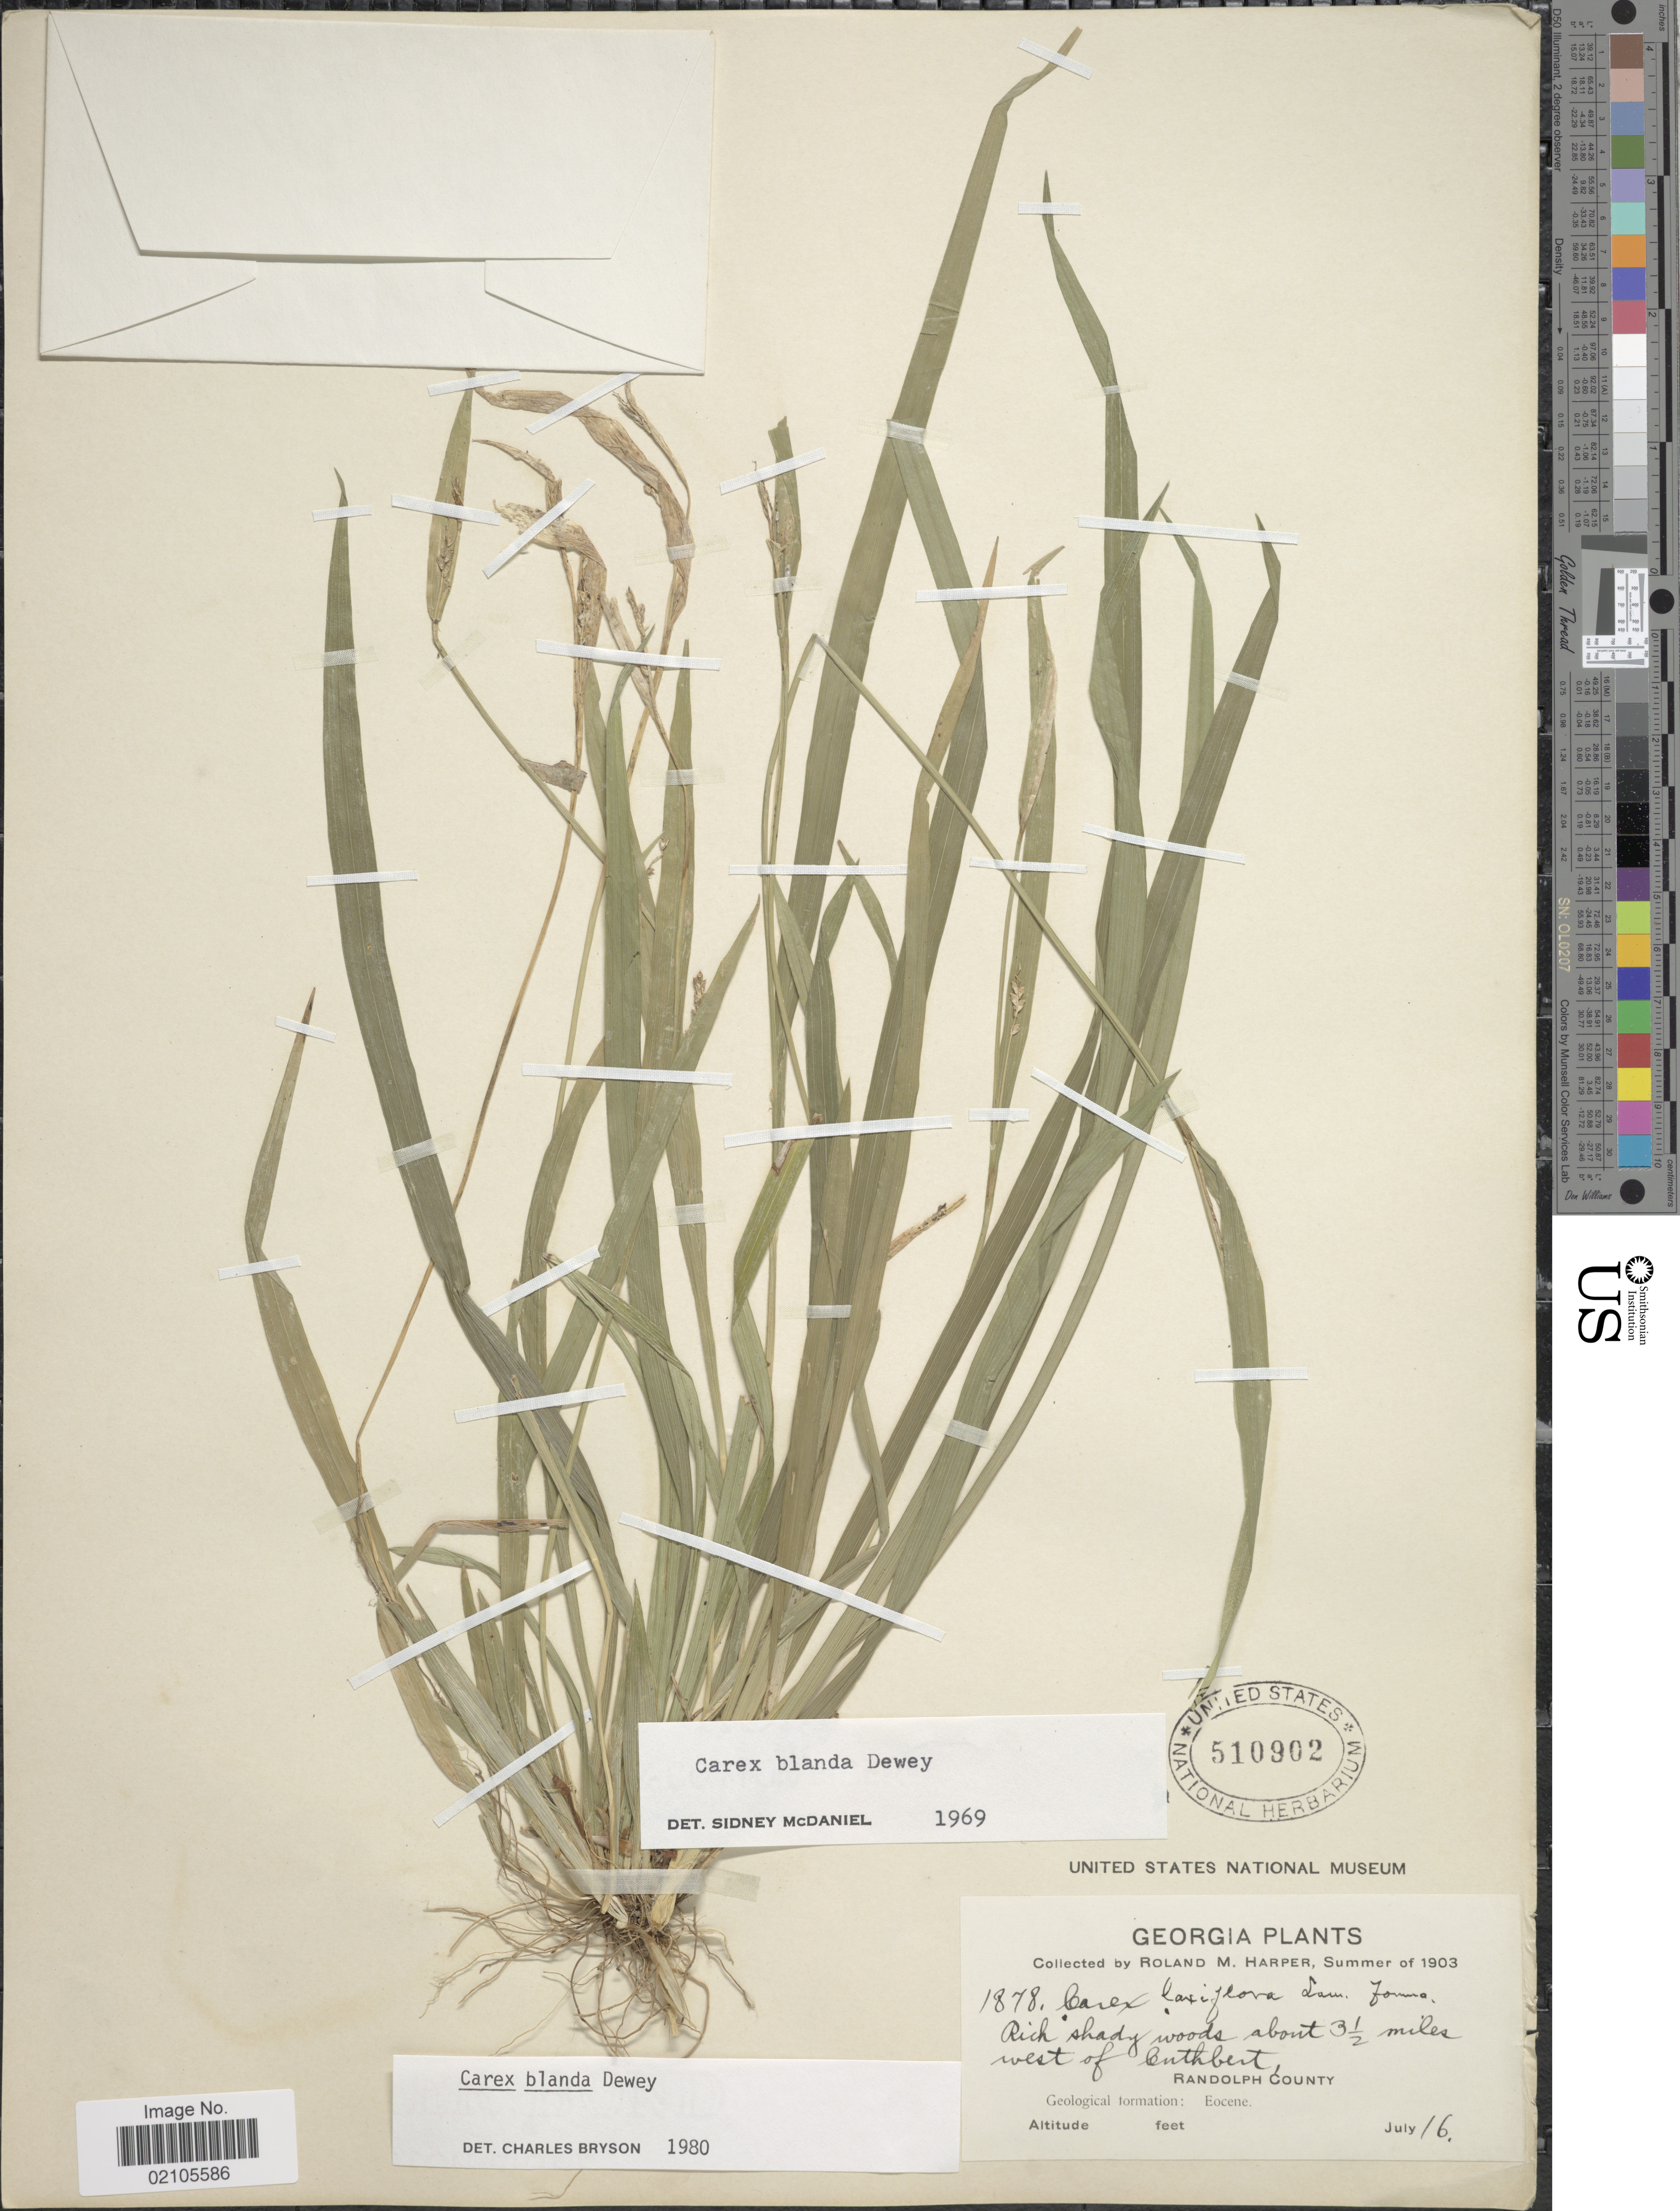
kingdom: Plantae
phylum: Tracheophyta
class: Liliopsida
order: Poales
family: Cyperaceae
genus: Carex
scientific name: Carex blanda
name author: Dewey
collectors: R. M. Harper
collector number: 1878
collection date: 1903-07-16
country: United States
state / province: Georgia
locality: Rich shady woods about 3½ miles west of Cuthbert, Randolph County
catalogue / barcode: US 510902